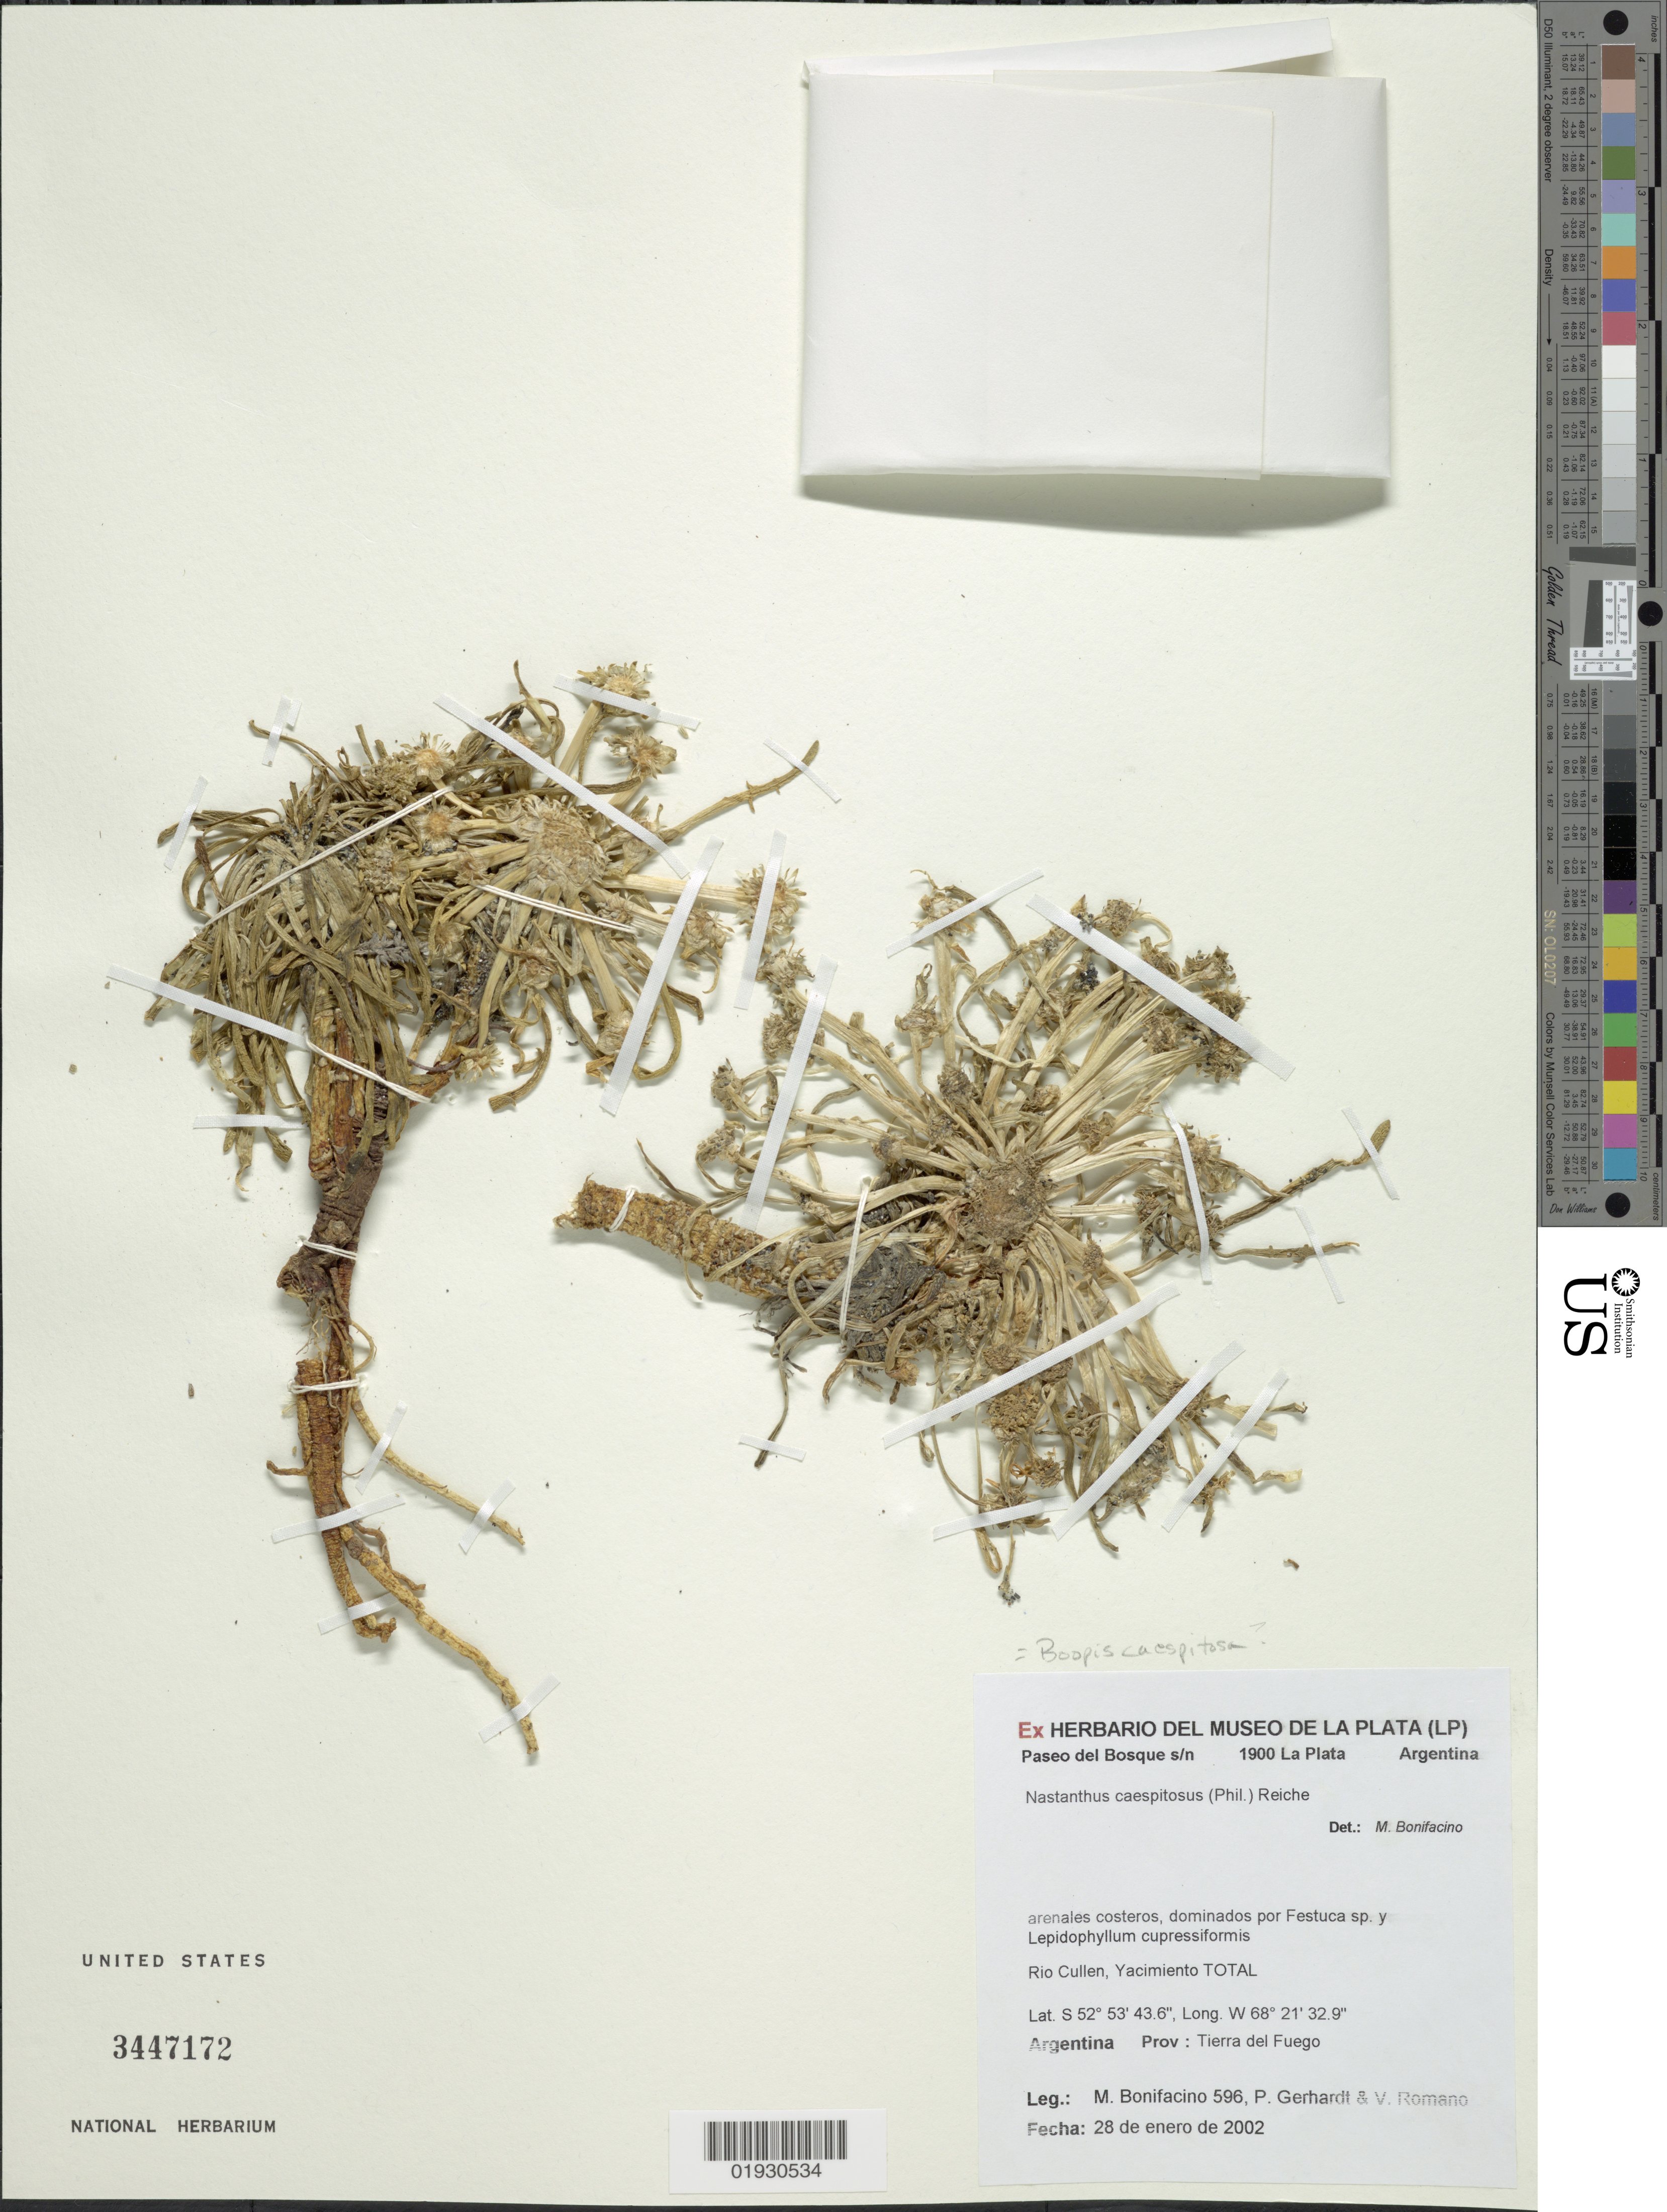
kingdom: Plantae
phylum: Tracheophyta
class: Magnoliopsida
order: Asterales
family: Calyceraceae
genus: Boopis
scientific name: Boopis caespitosa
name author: Phil.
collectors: M. Bonifacino, P. Gerhardt & V. Romano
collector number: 0596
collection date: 2002-01-28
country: Argentina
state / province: Tierra del Fuego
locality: Rio Cullen, Yacimiento Total. Prov: Tierra del Fuego.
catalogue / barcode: US 3447172